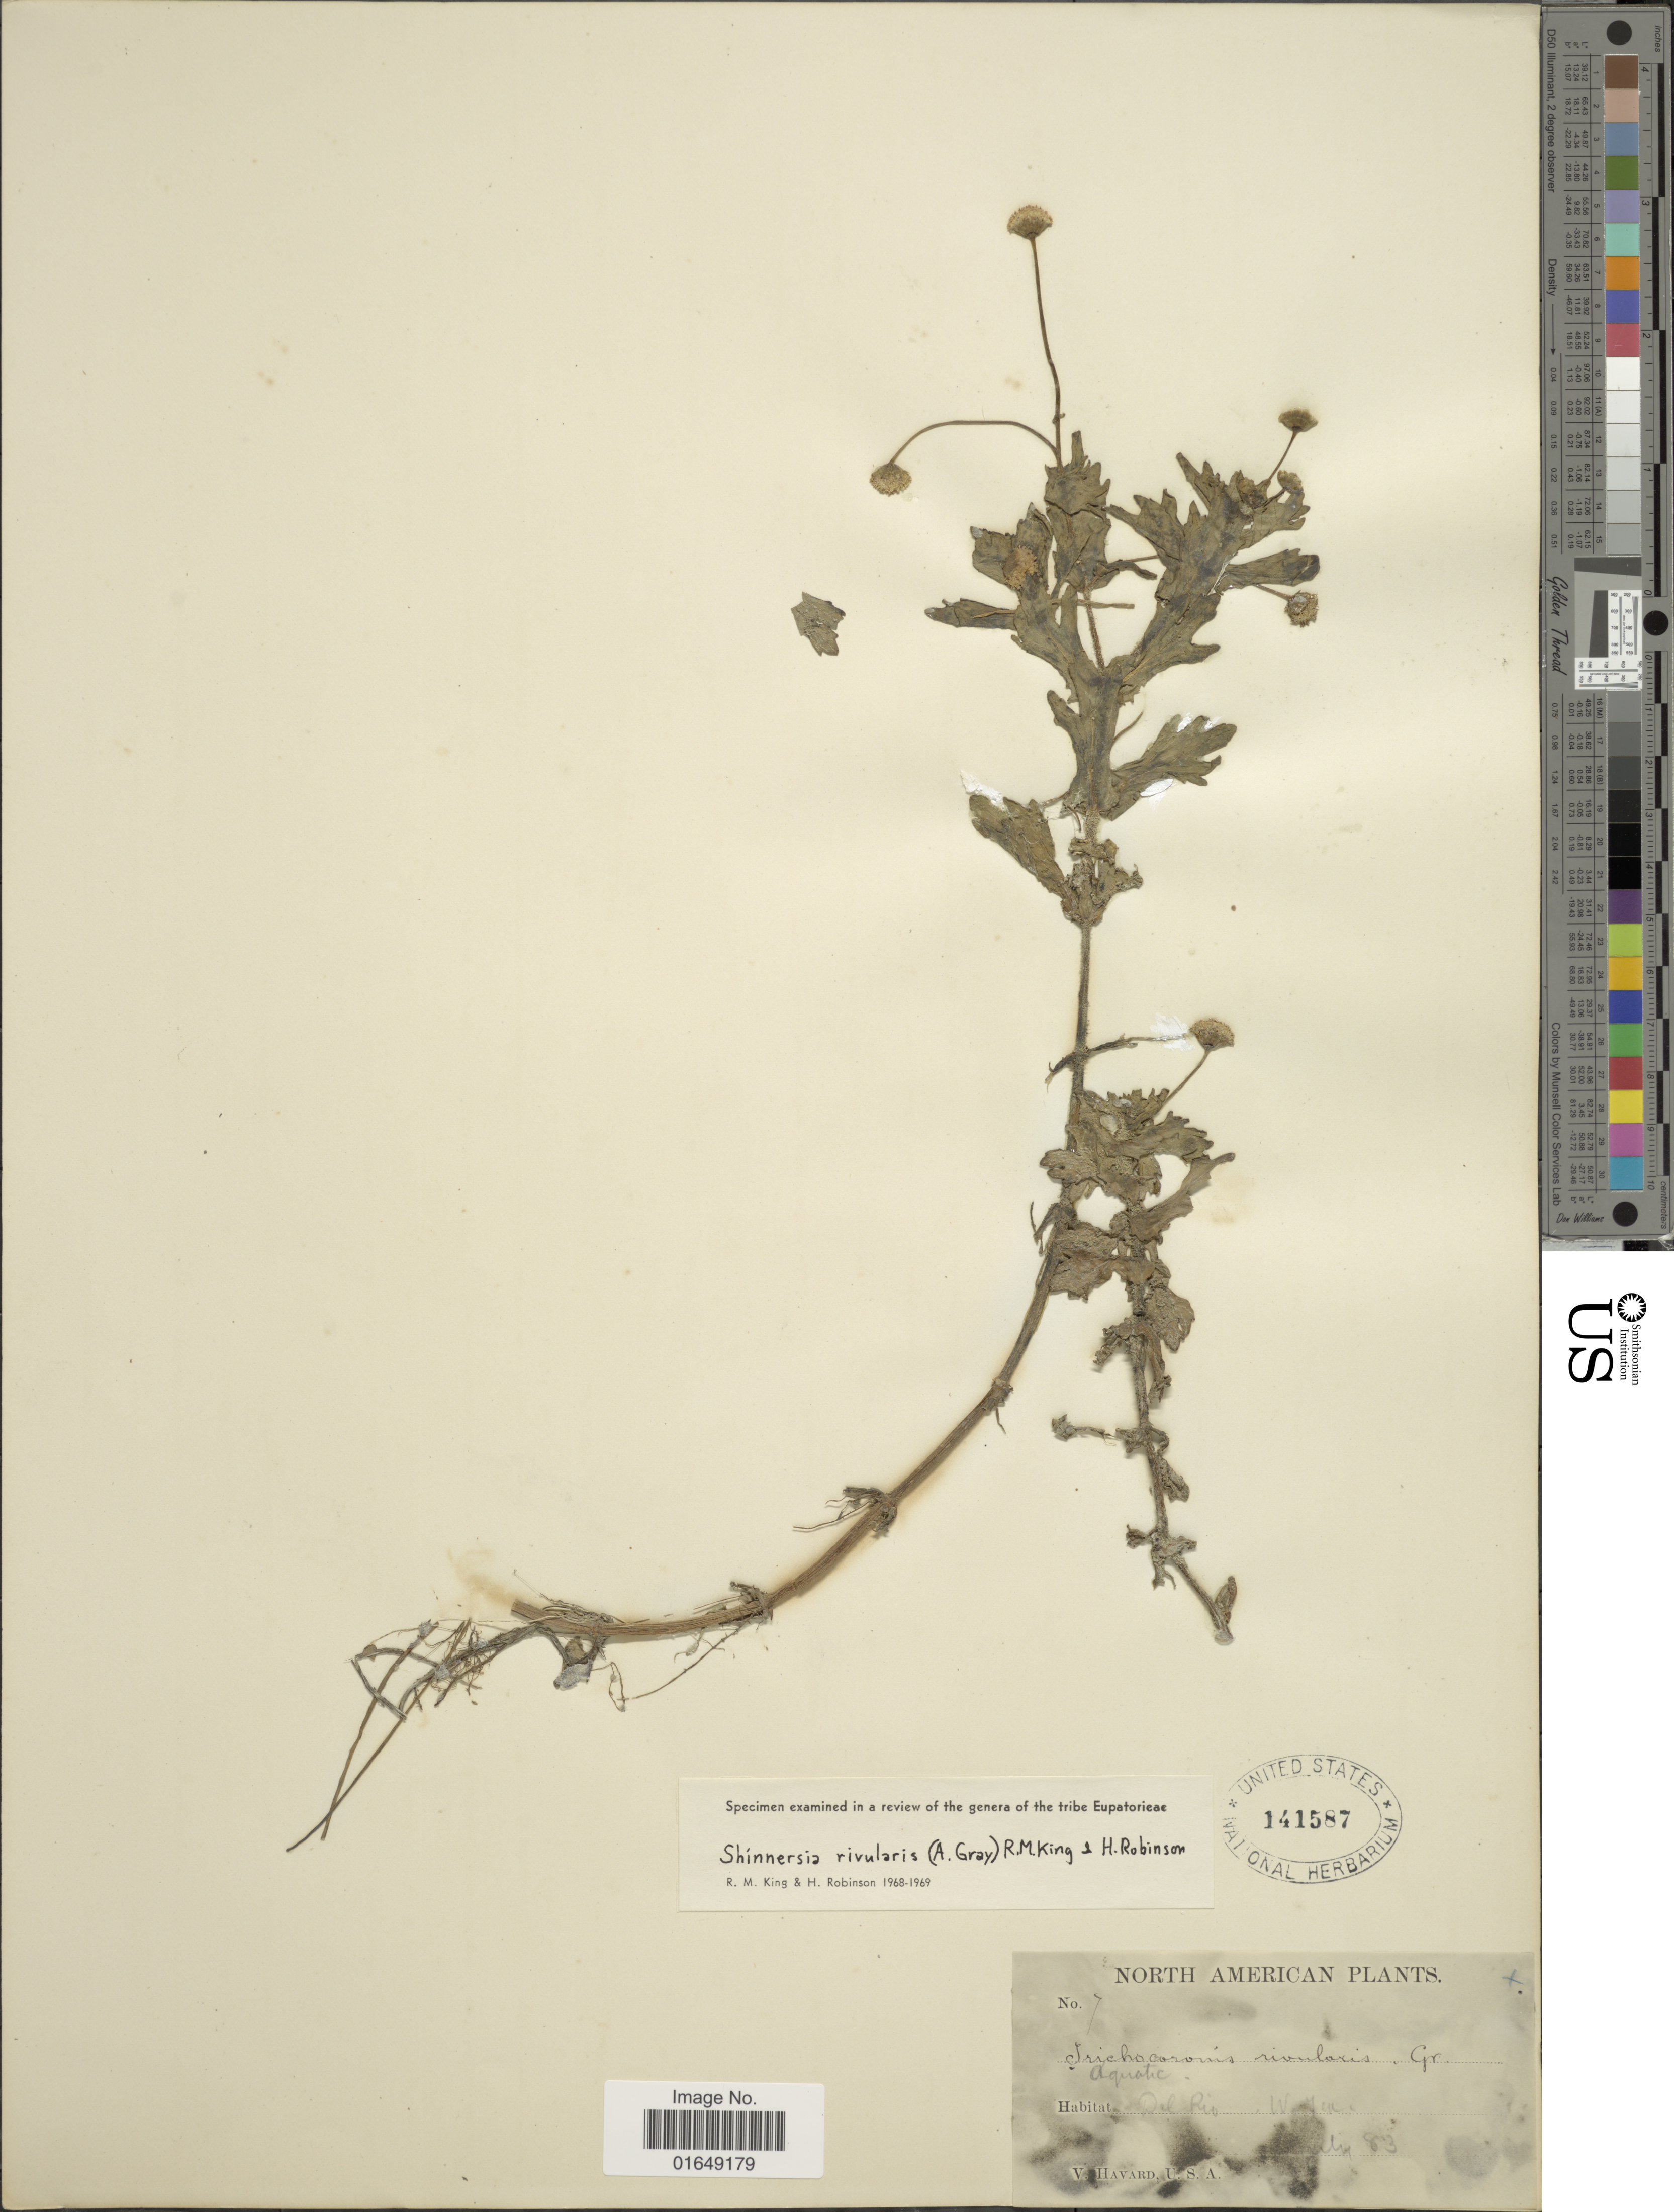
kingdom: Plantae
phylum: Tracheophyta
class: Magnoliopsida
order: Asterales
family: Asteraceae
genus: Shinnersia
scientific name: Shinnersia rivularis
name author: (A. Gray) R.M. King & H. Rob.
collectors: V. Havard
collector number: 7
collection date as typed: Transcribed d/m/y: /7/83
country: United States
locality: Del Rio, W. Terr.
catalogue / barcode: US 141587